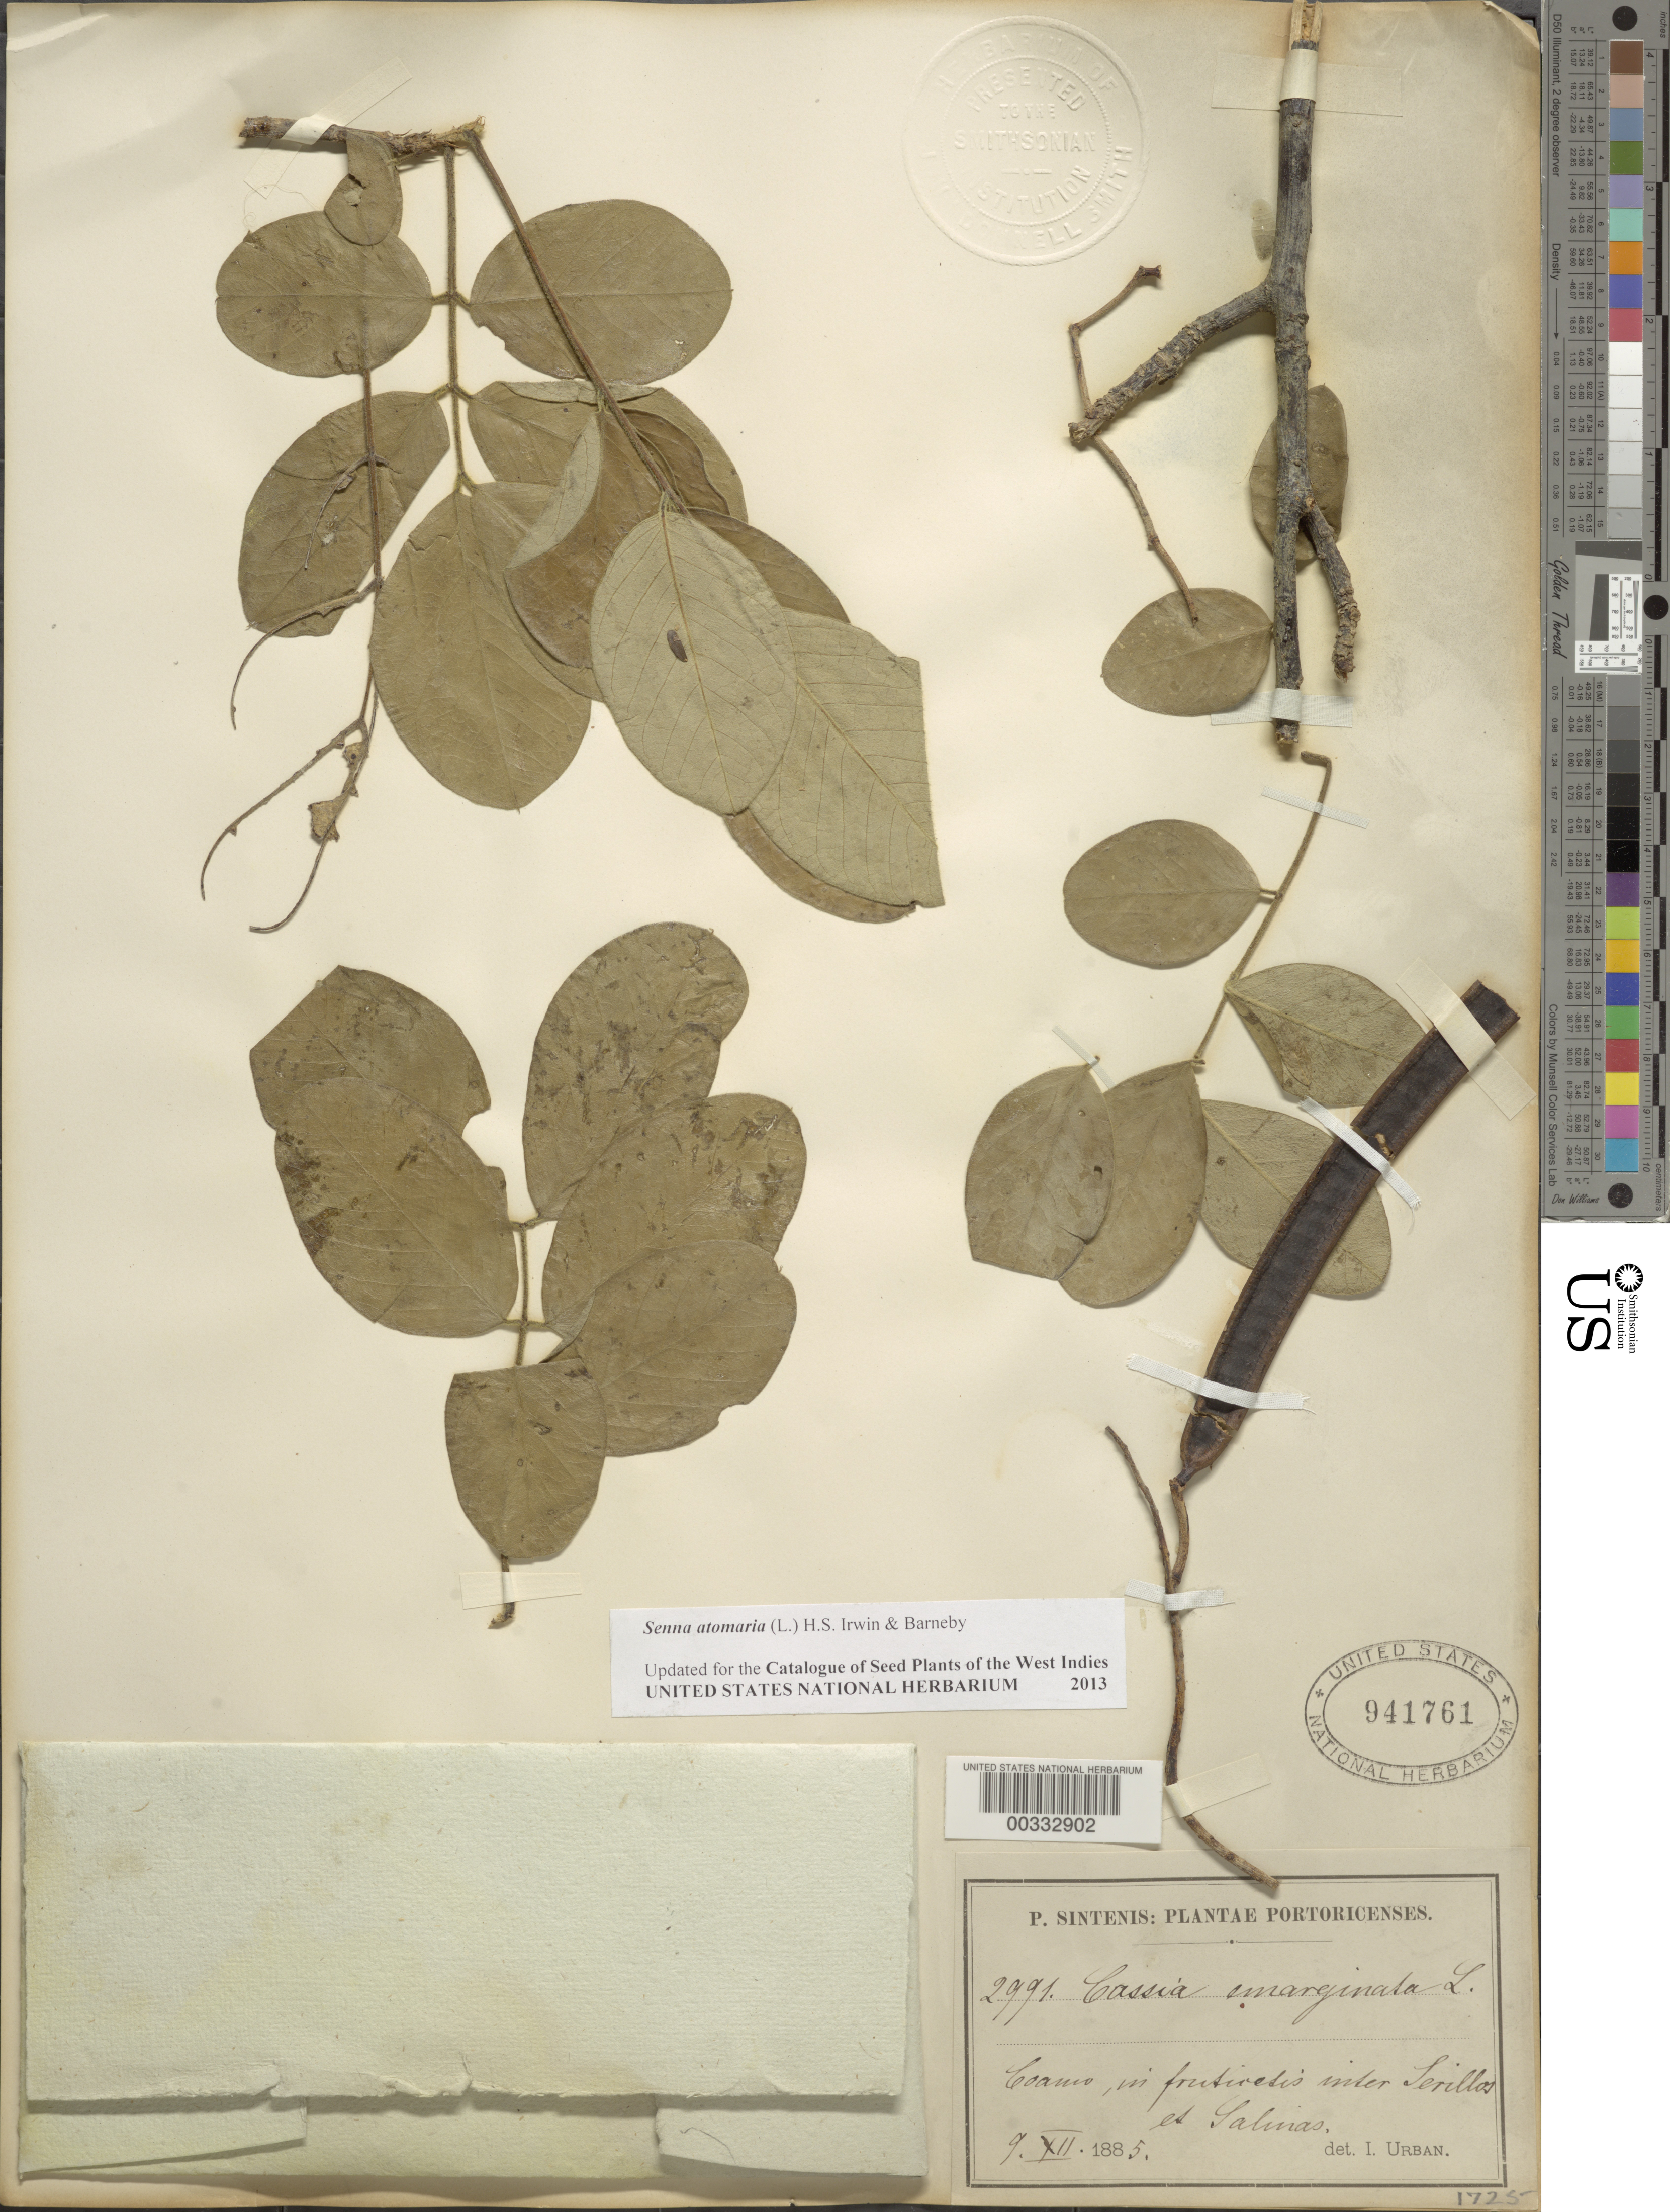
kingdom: Plantae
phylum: Tracheophyta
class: Magnoliopsida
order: Fabales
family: Fabaceae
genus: Senna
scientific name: Senna atomaria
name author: (L.) H.S. Irwin & Barneby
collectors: P. Sintenis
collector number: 2991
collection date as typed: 09 Dec 1885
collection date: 1885-12-09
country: Puerto Rico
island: Greater Antilles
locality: Coamo, between serillos and salinas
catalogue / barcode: US 941761